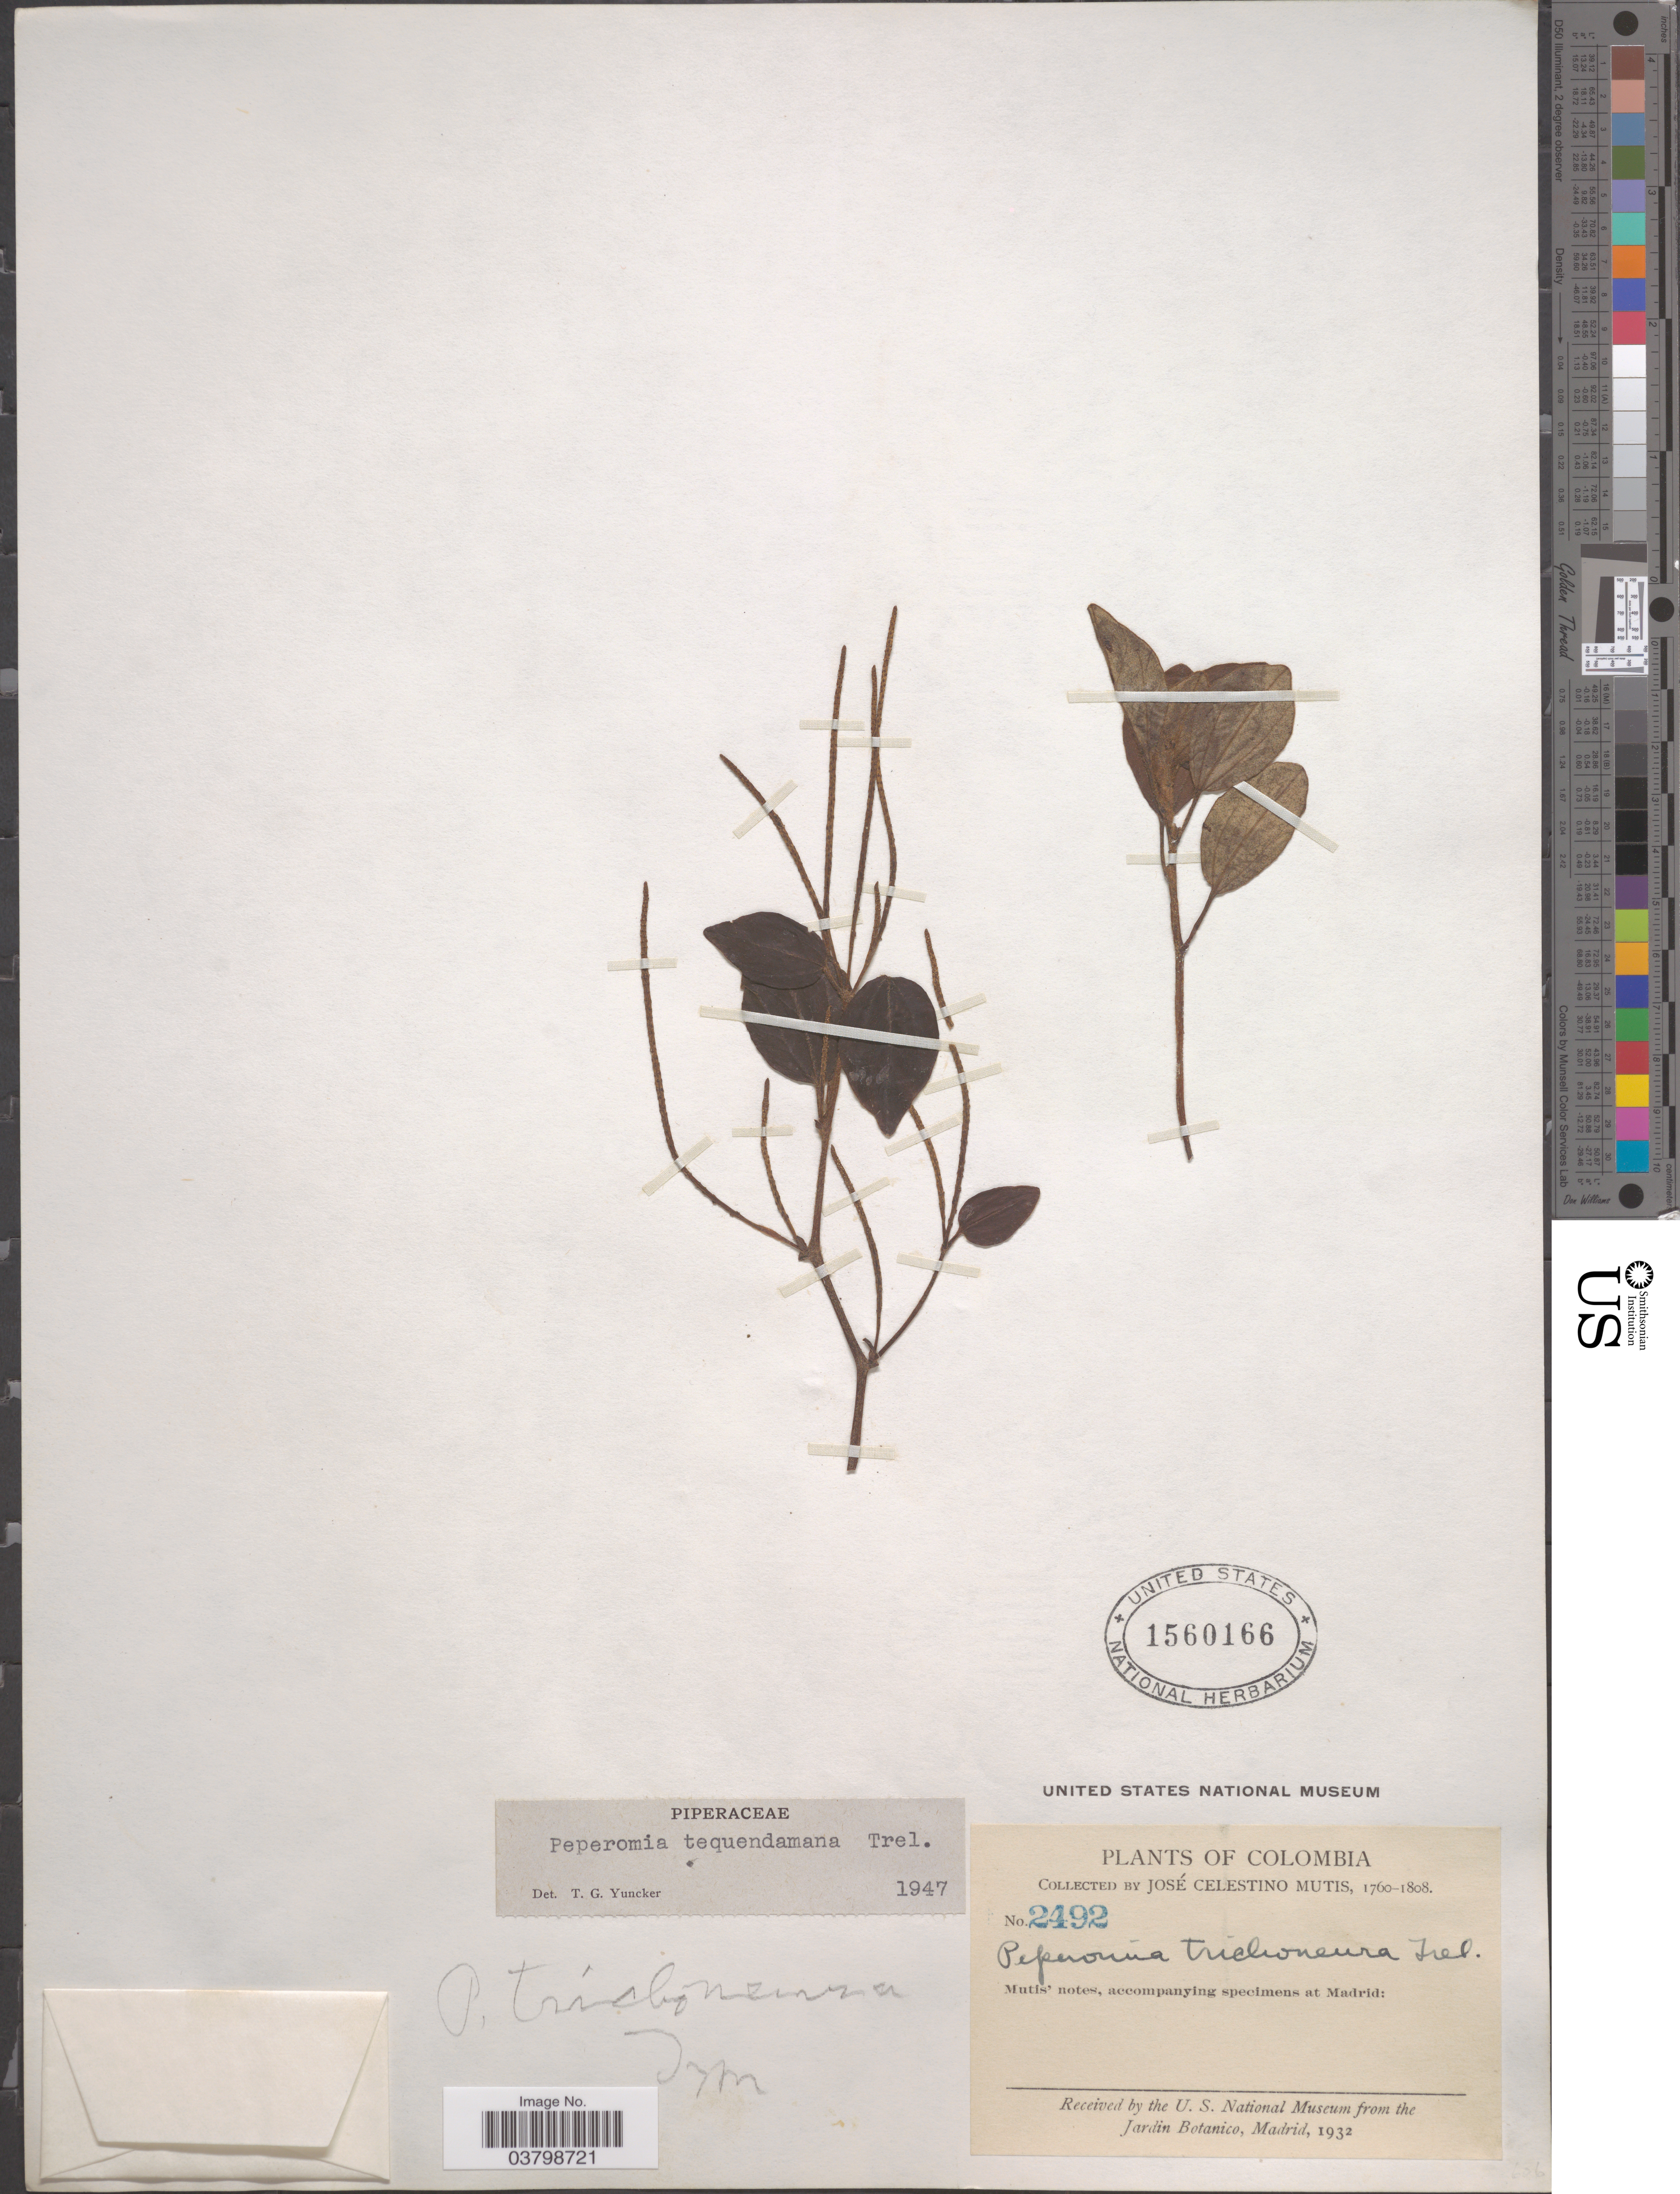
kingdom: Plantae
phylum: Tracheophyta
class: Magnoliopsida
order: Piperales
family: Piperaceae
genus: Peperomia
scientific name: Peperomia tequendamana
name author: Trel.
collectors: J. C. B. Mutis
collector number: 2492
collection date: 1760/1808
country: Colombia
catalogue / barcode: US 1560166